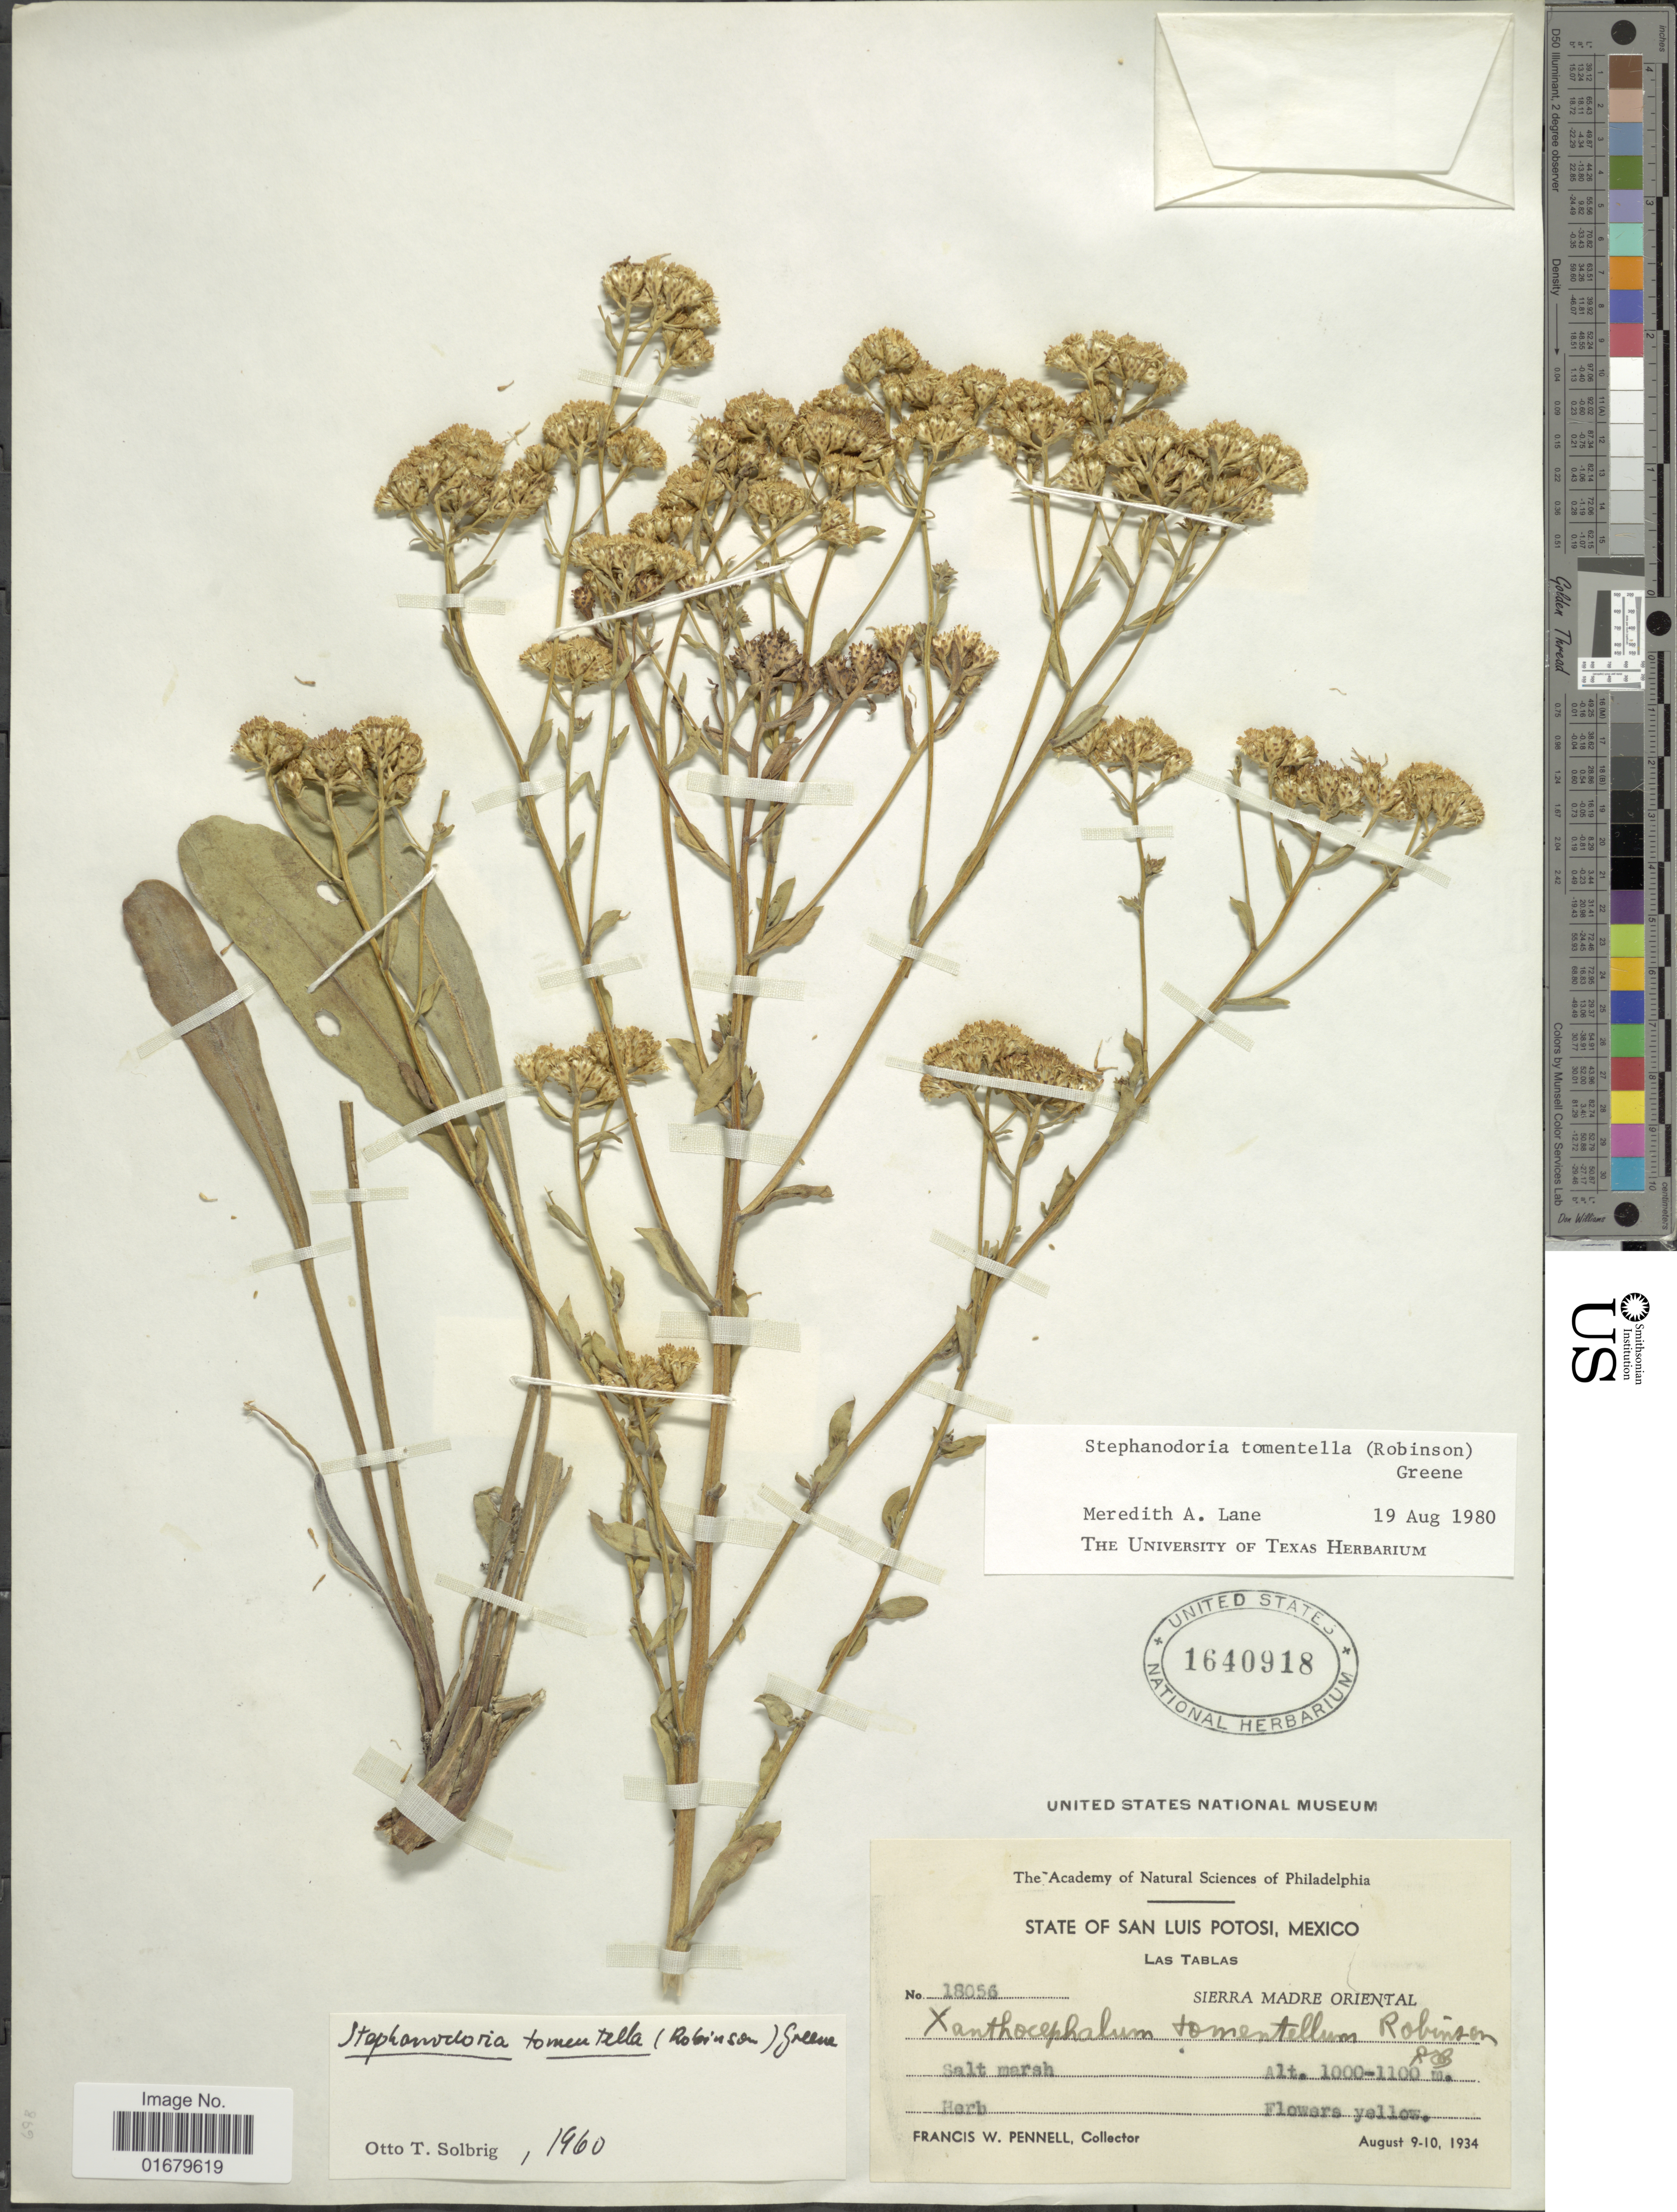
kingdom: Plantae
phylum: Tracheophyta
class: Magnoliopsida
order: Asterales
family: Asteraceae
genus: Xanthocephalum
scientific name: Xanthocephalum tomentellum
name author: B.L. Rob.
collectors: F. W. Pennell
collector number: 18056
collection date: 1934-08-09/1934-08-10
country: Mexico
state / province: San Luis Potosí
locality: Las Tablas, Sierra Madre Oriental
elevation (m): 1000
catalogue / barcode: US 1640918